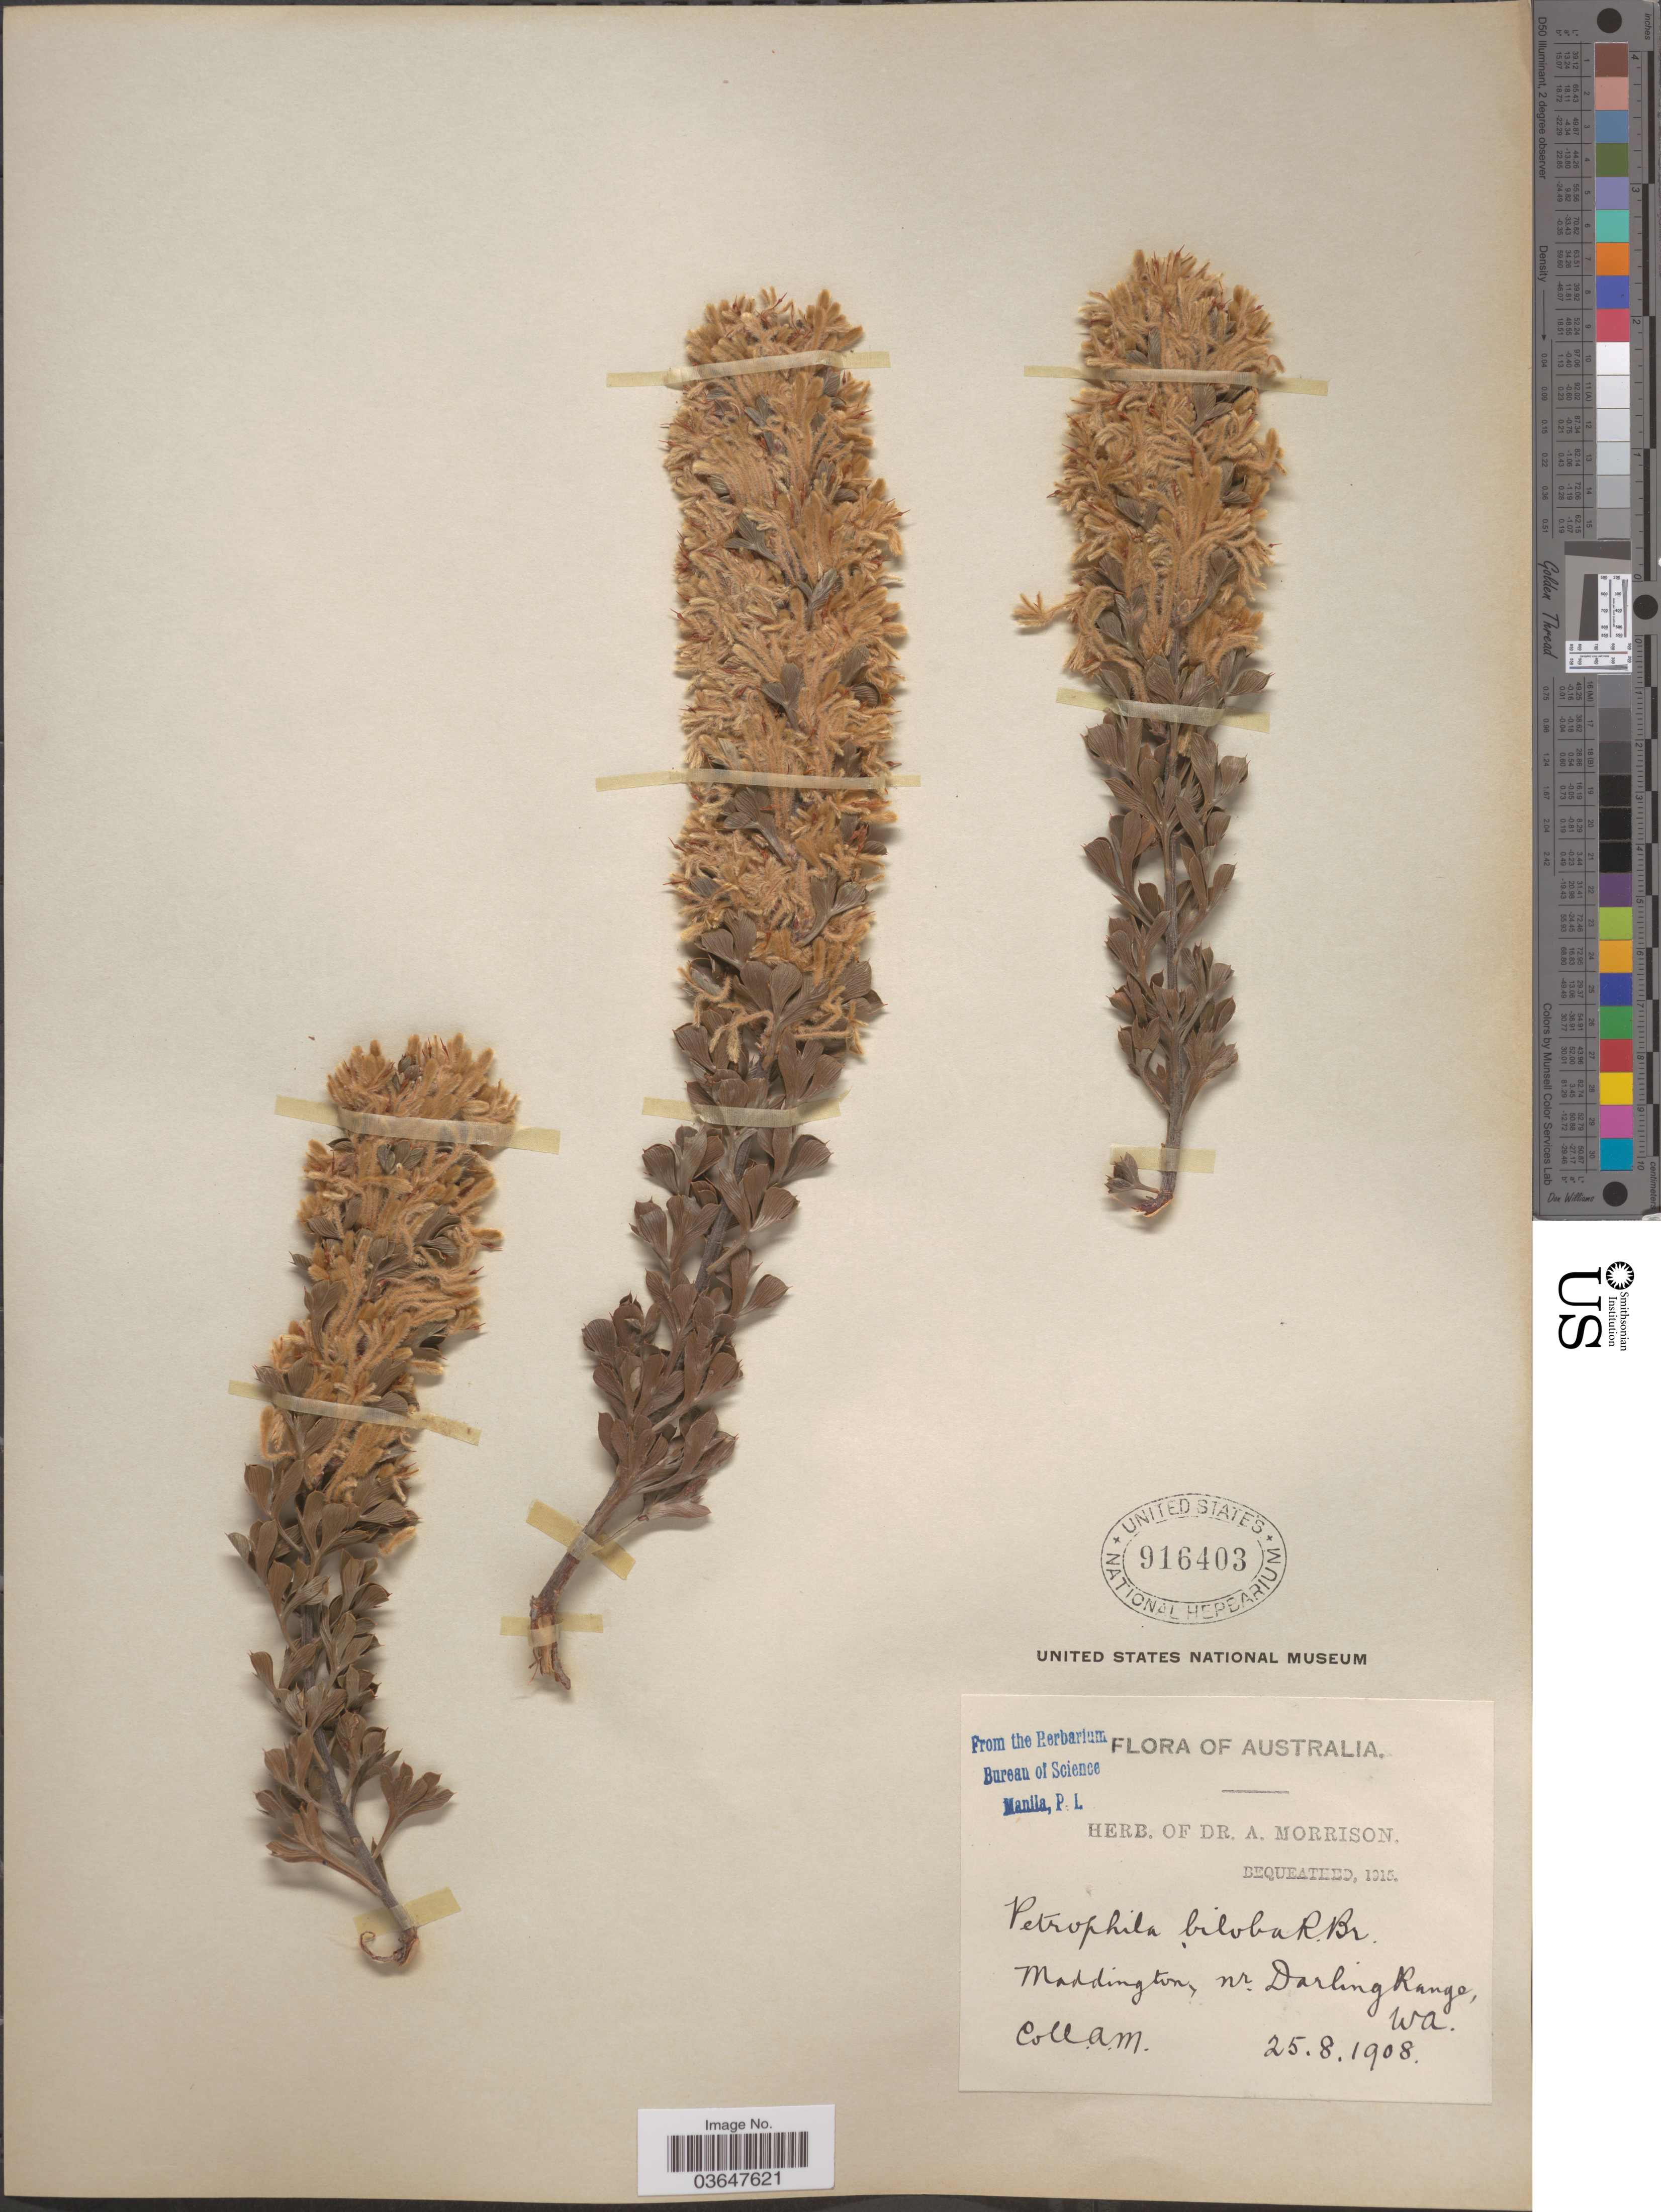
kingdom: Plantae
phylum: Tracheophyta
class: Magnoliopsida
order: Proteales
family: Proteaceae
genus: Petrophile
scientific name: Petrophile biloba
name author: Rydb.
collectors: A. Morrison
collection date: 1908-08-25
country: Australia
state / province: Western Australia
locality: Maddington, nr. Darling Range, WA.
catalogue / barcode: US 916403